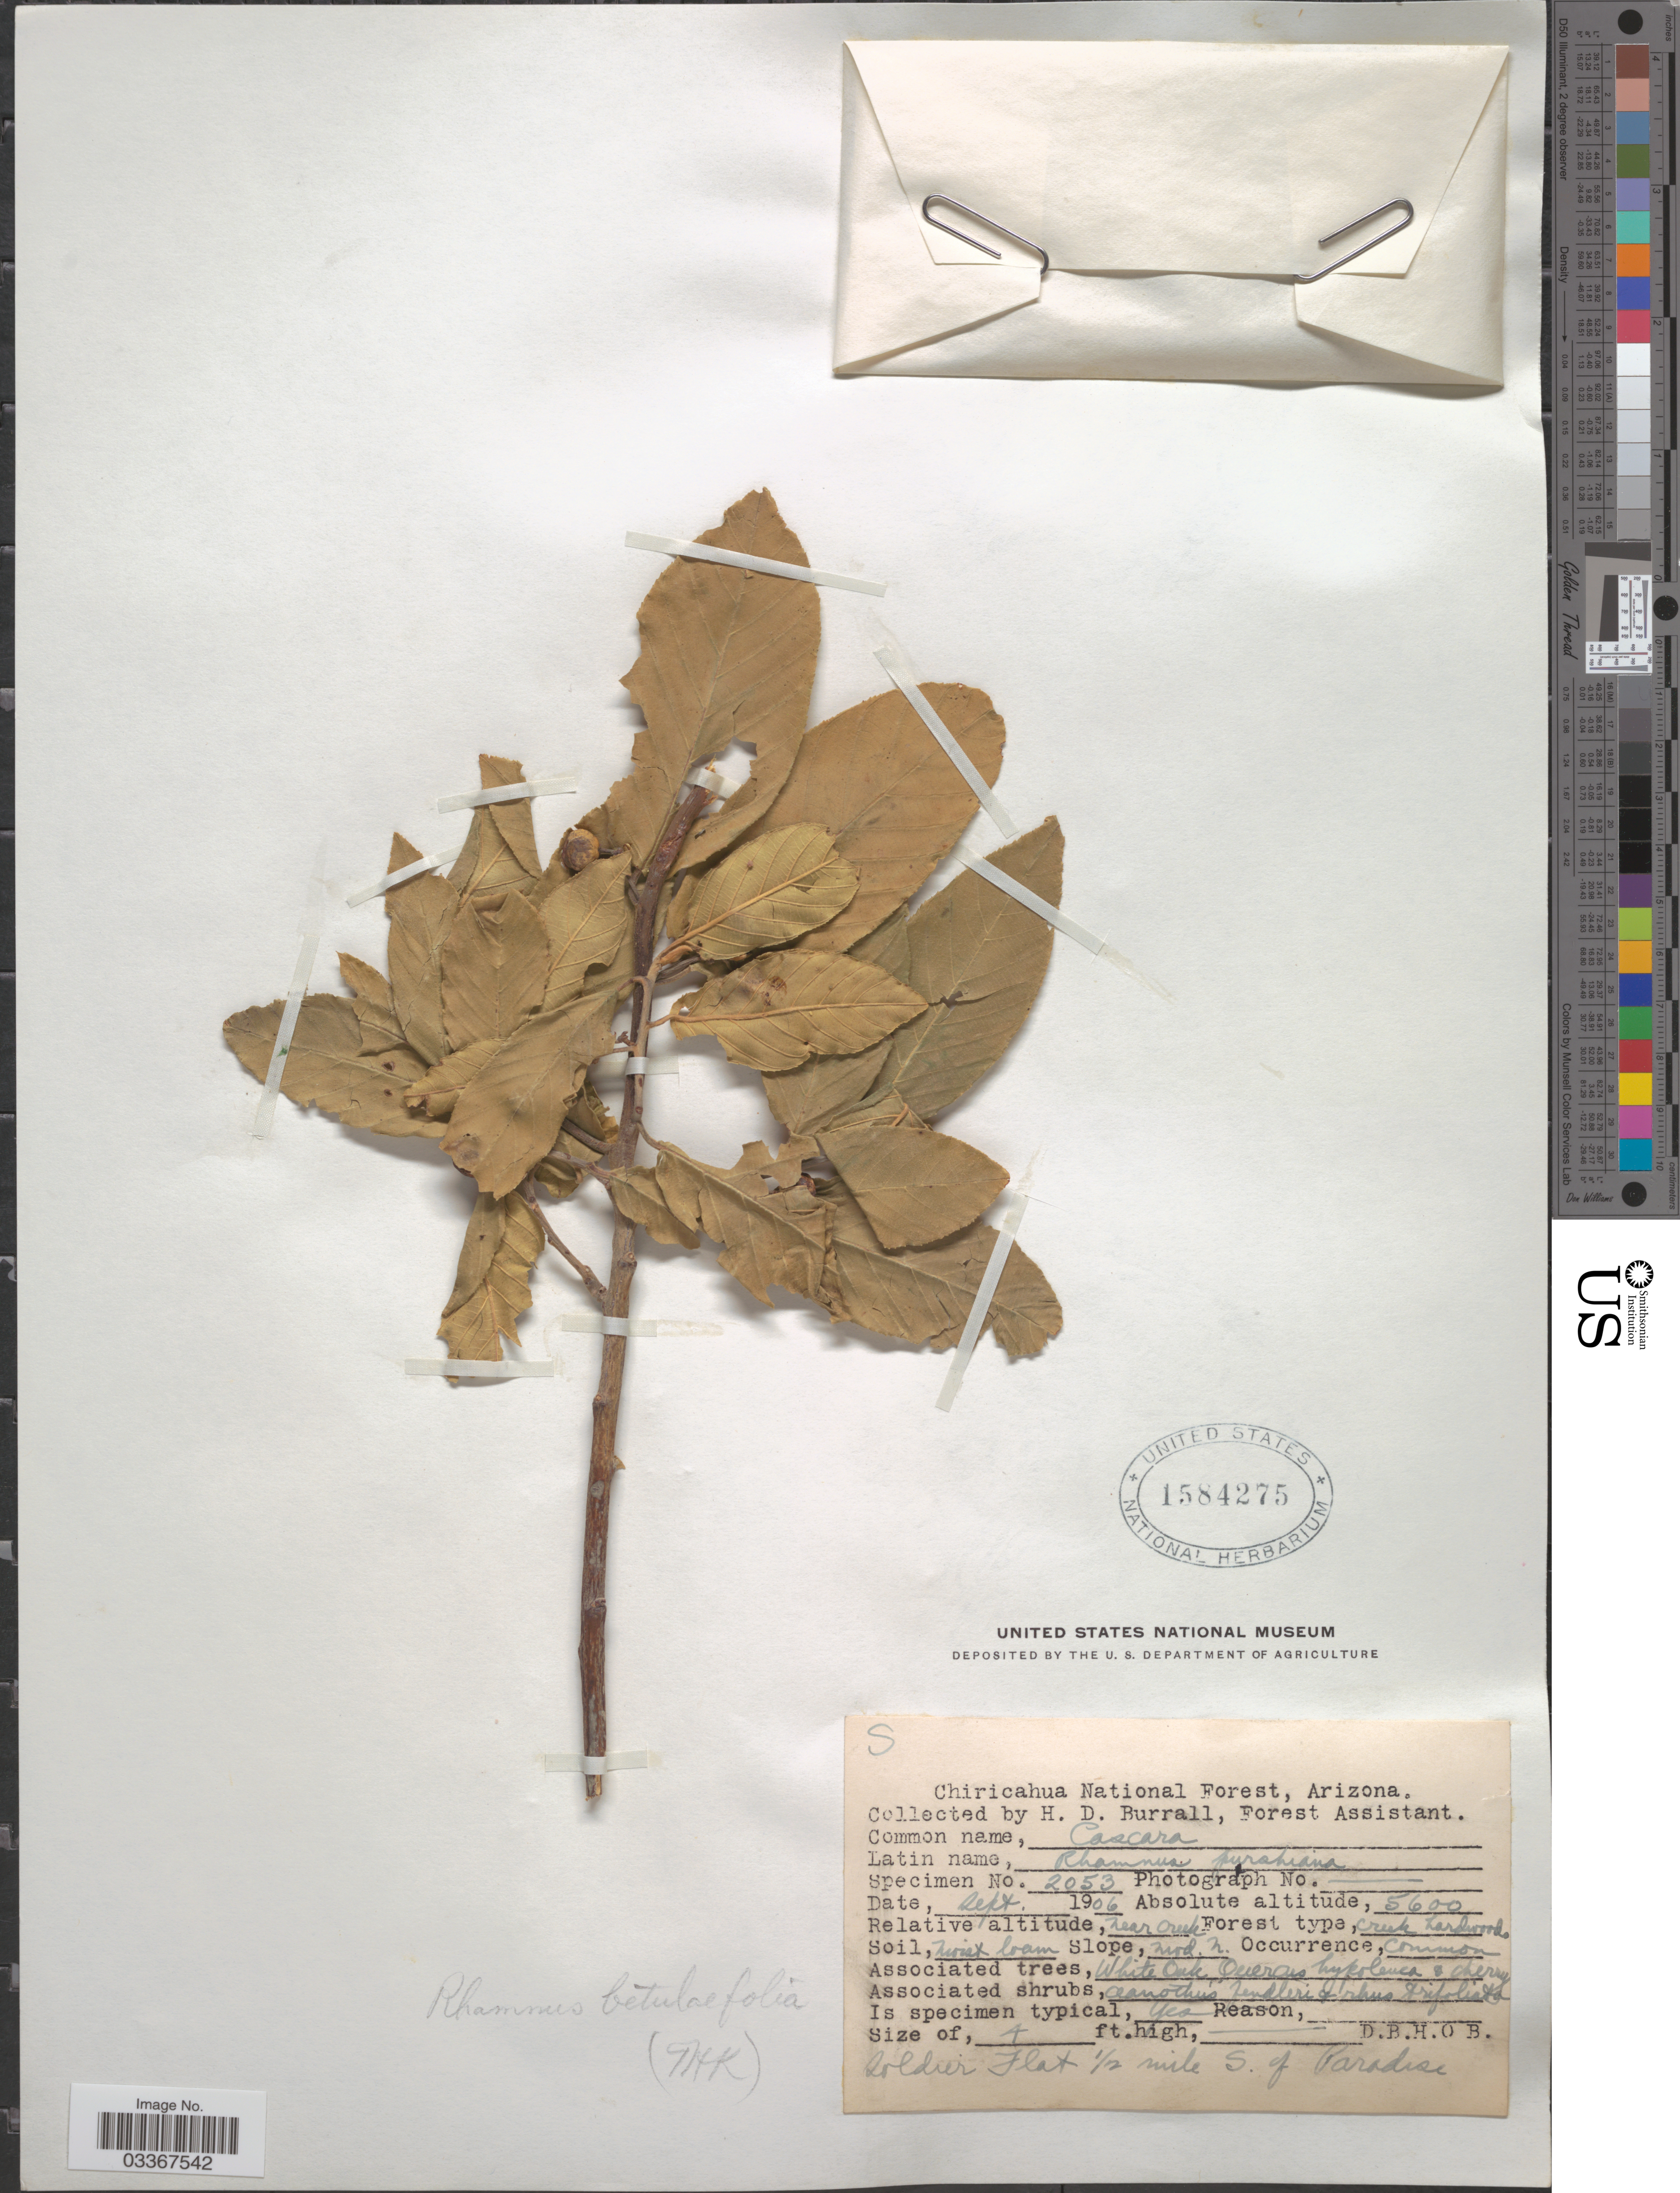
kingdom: Plantae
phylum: Tracheophyta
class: Magnoliopsida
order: Rosales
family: Rhamnaceae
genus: Frangula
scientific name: Frangula betulifolia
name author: (Greene) Grubov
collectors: H. Burrall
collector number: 2053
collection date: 1906-09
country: United States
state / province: Arizona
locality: Chiricahua National Forest, Soldier Flat ½ mile S. of Paradise.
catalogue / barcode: US 1584275